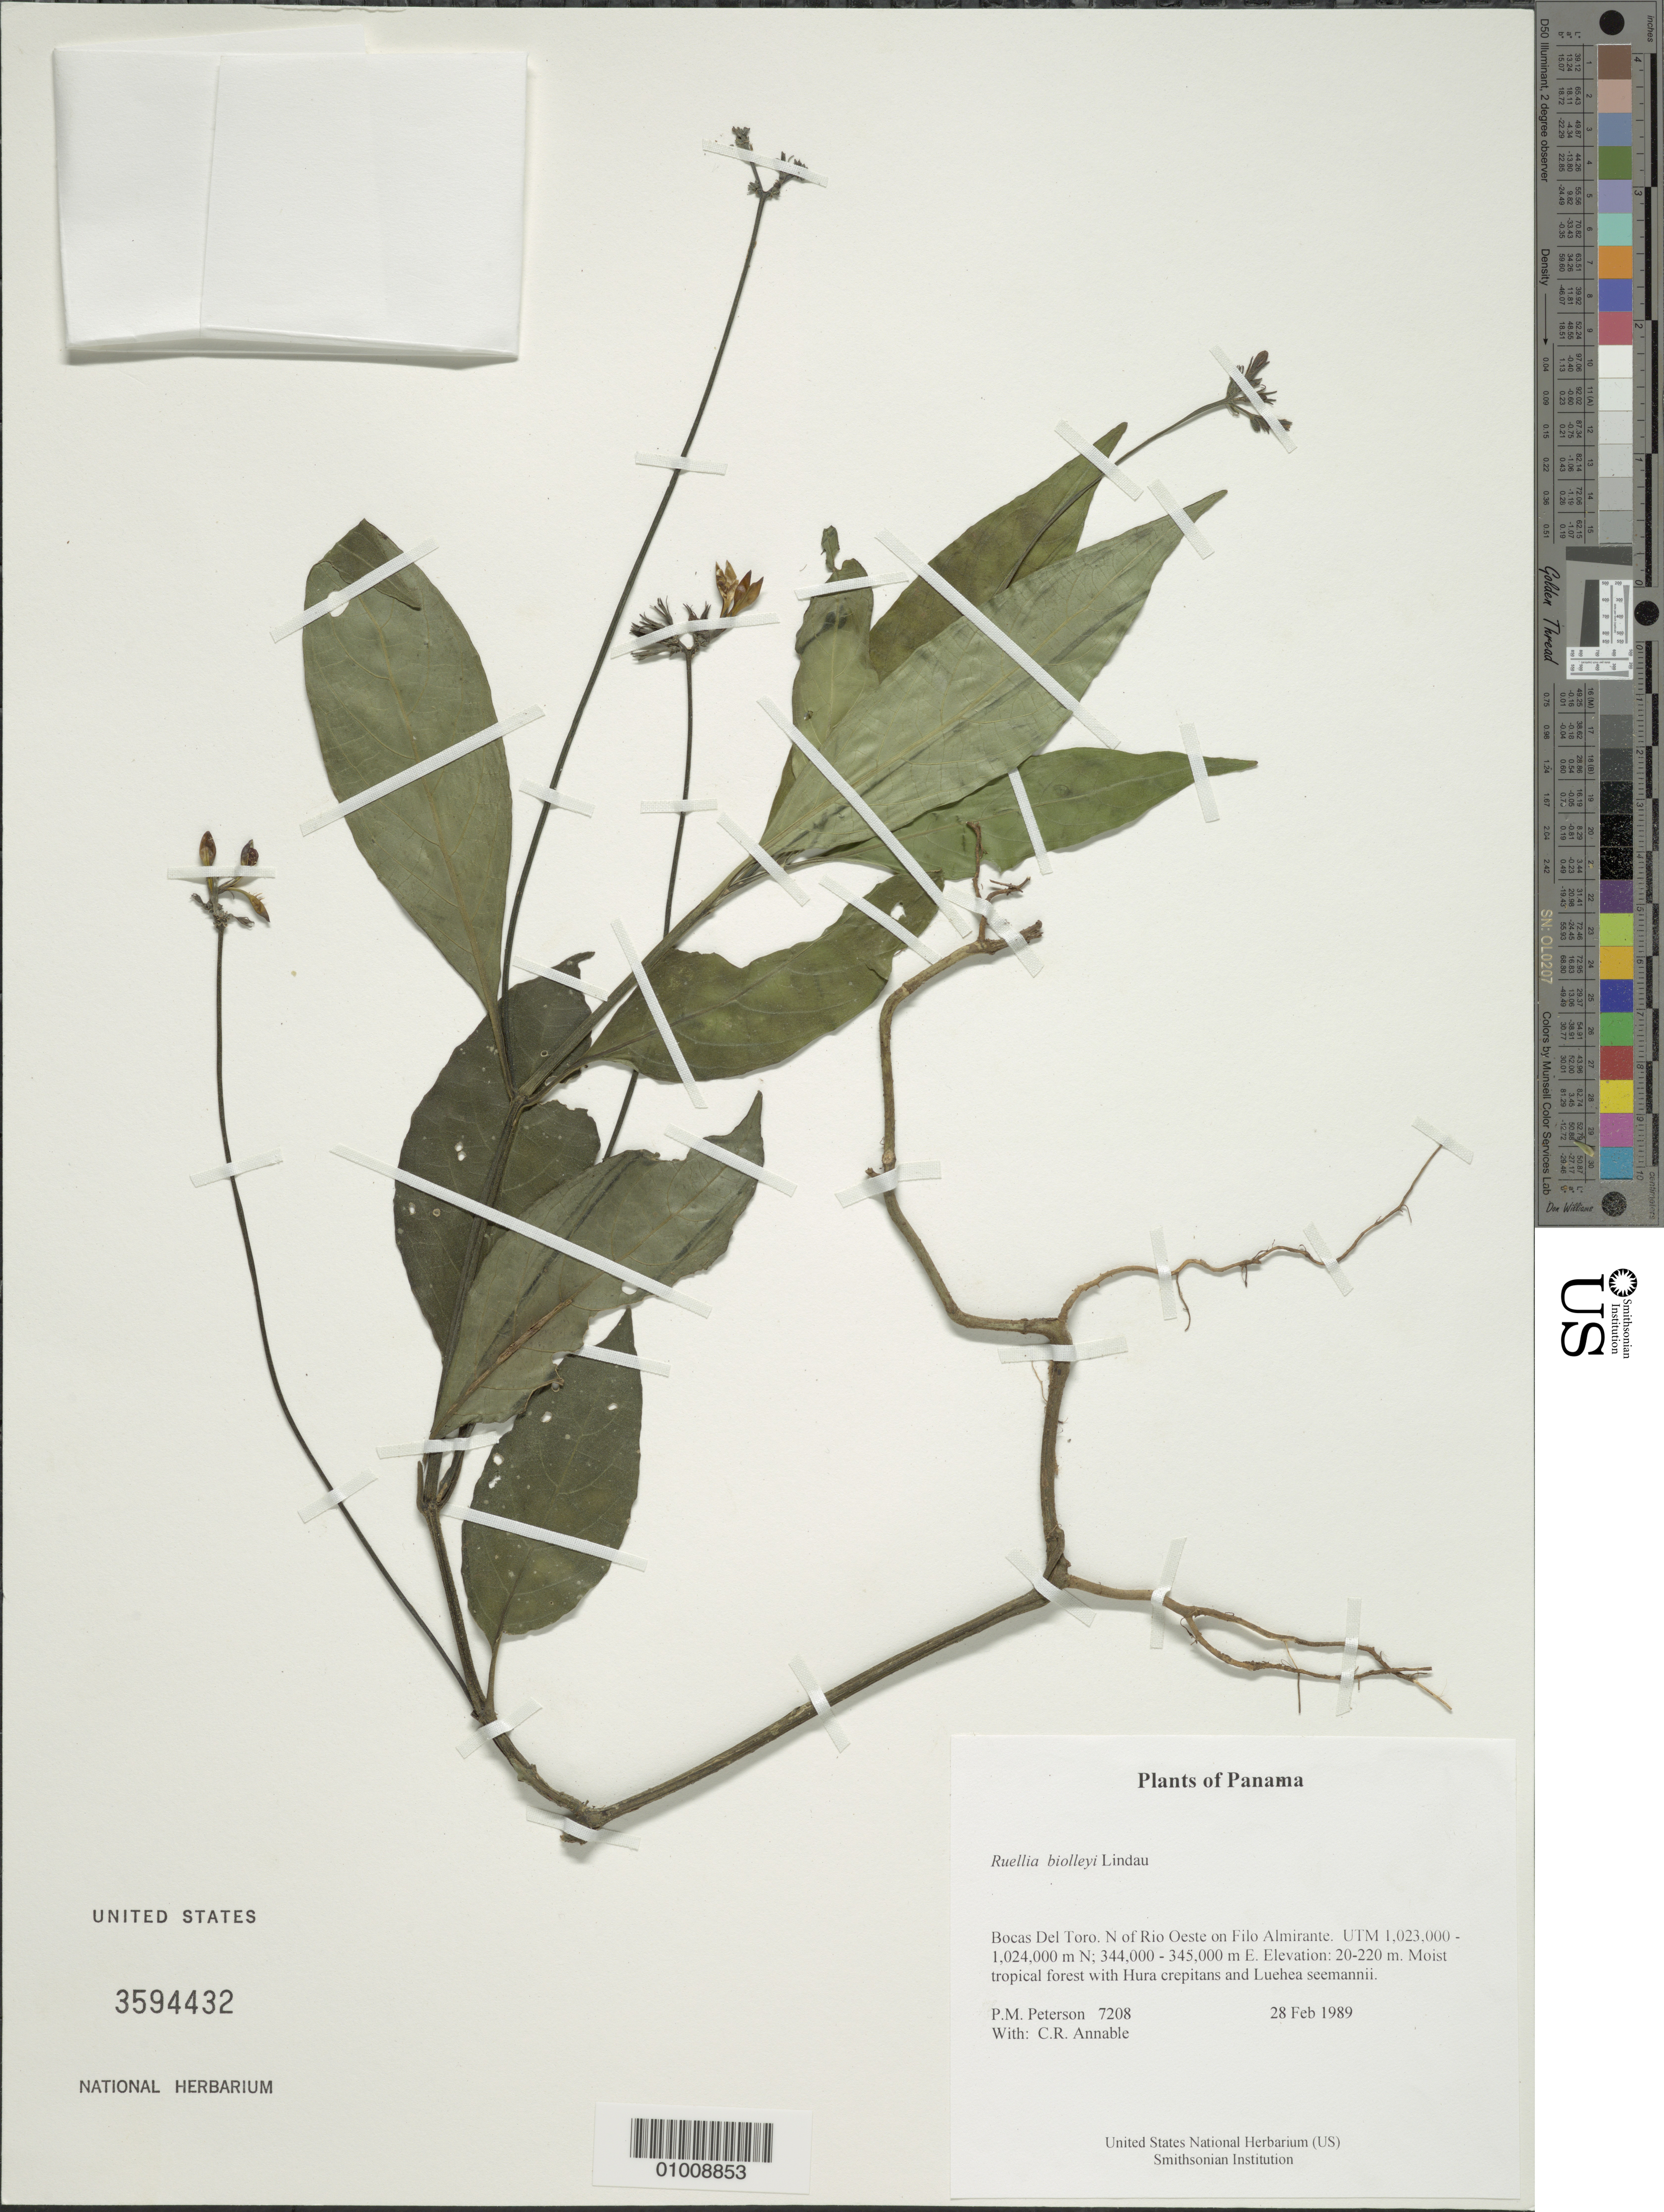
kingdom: Plantae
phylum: Tracheophyta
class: Magnoliopsida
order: Lamiales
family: Acanthaceae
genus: Ruellia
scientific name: Ruellia biolleyi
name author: Lindau in Pittier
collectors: P. M. Peterson & C. R. Annable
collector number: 07208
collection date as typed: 28 Feb 1989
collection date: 1989-02-28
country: Panama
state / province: Bocas del Toro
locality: N of Rio Oeste on Filo Almirante. UTM 1,023,000 - 1,024,000 m N; 344,000 - 345,000 m E.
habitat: Moist tropical forest with Hura crepitans and Luehea seemannii.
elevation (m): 20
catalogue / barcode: US 3594432